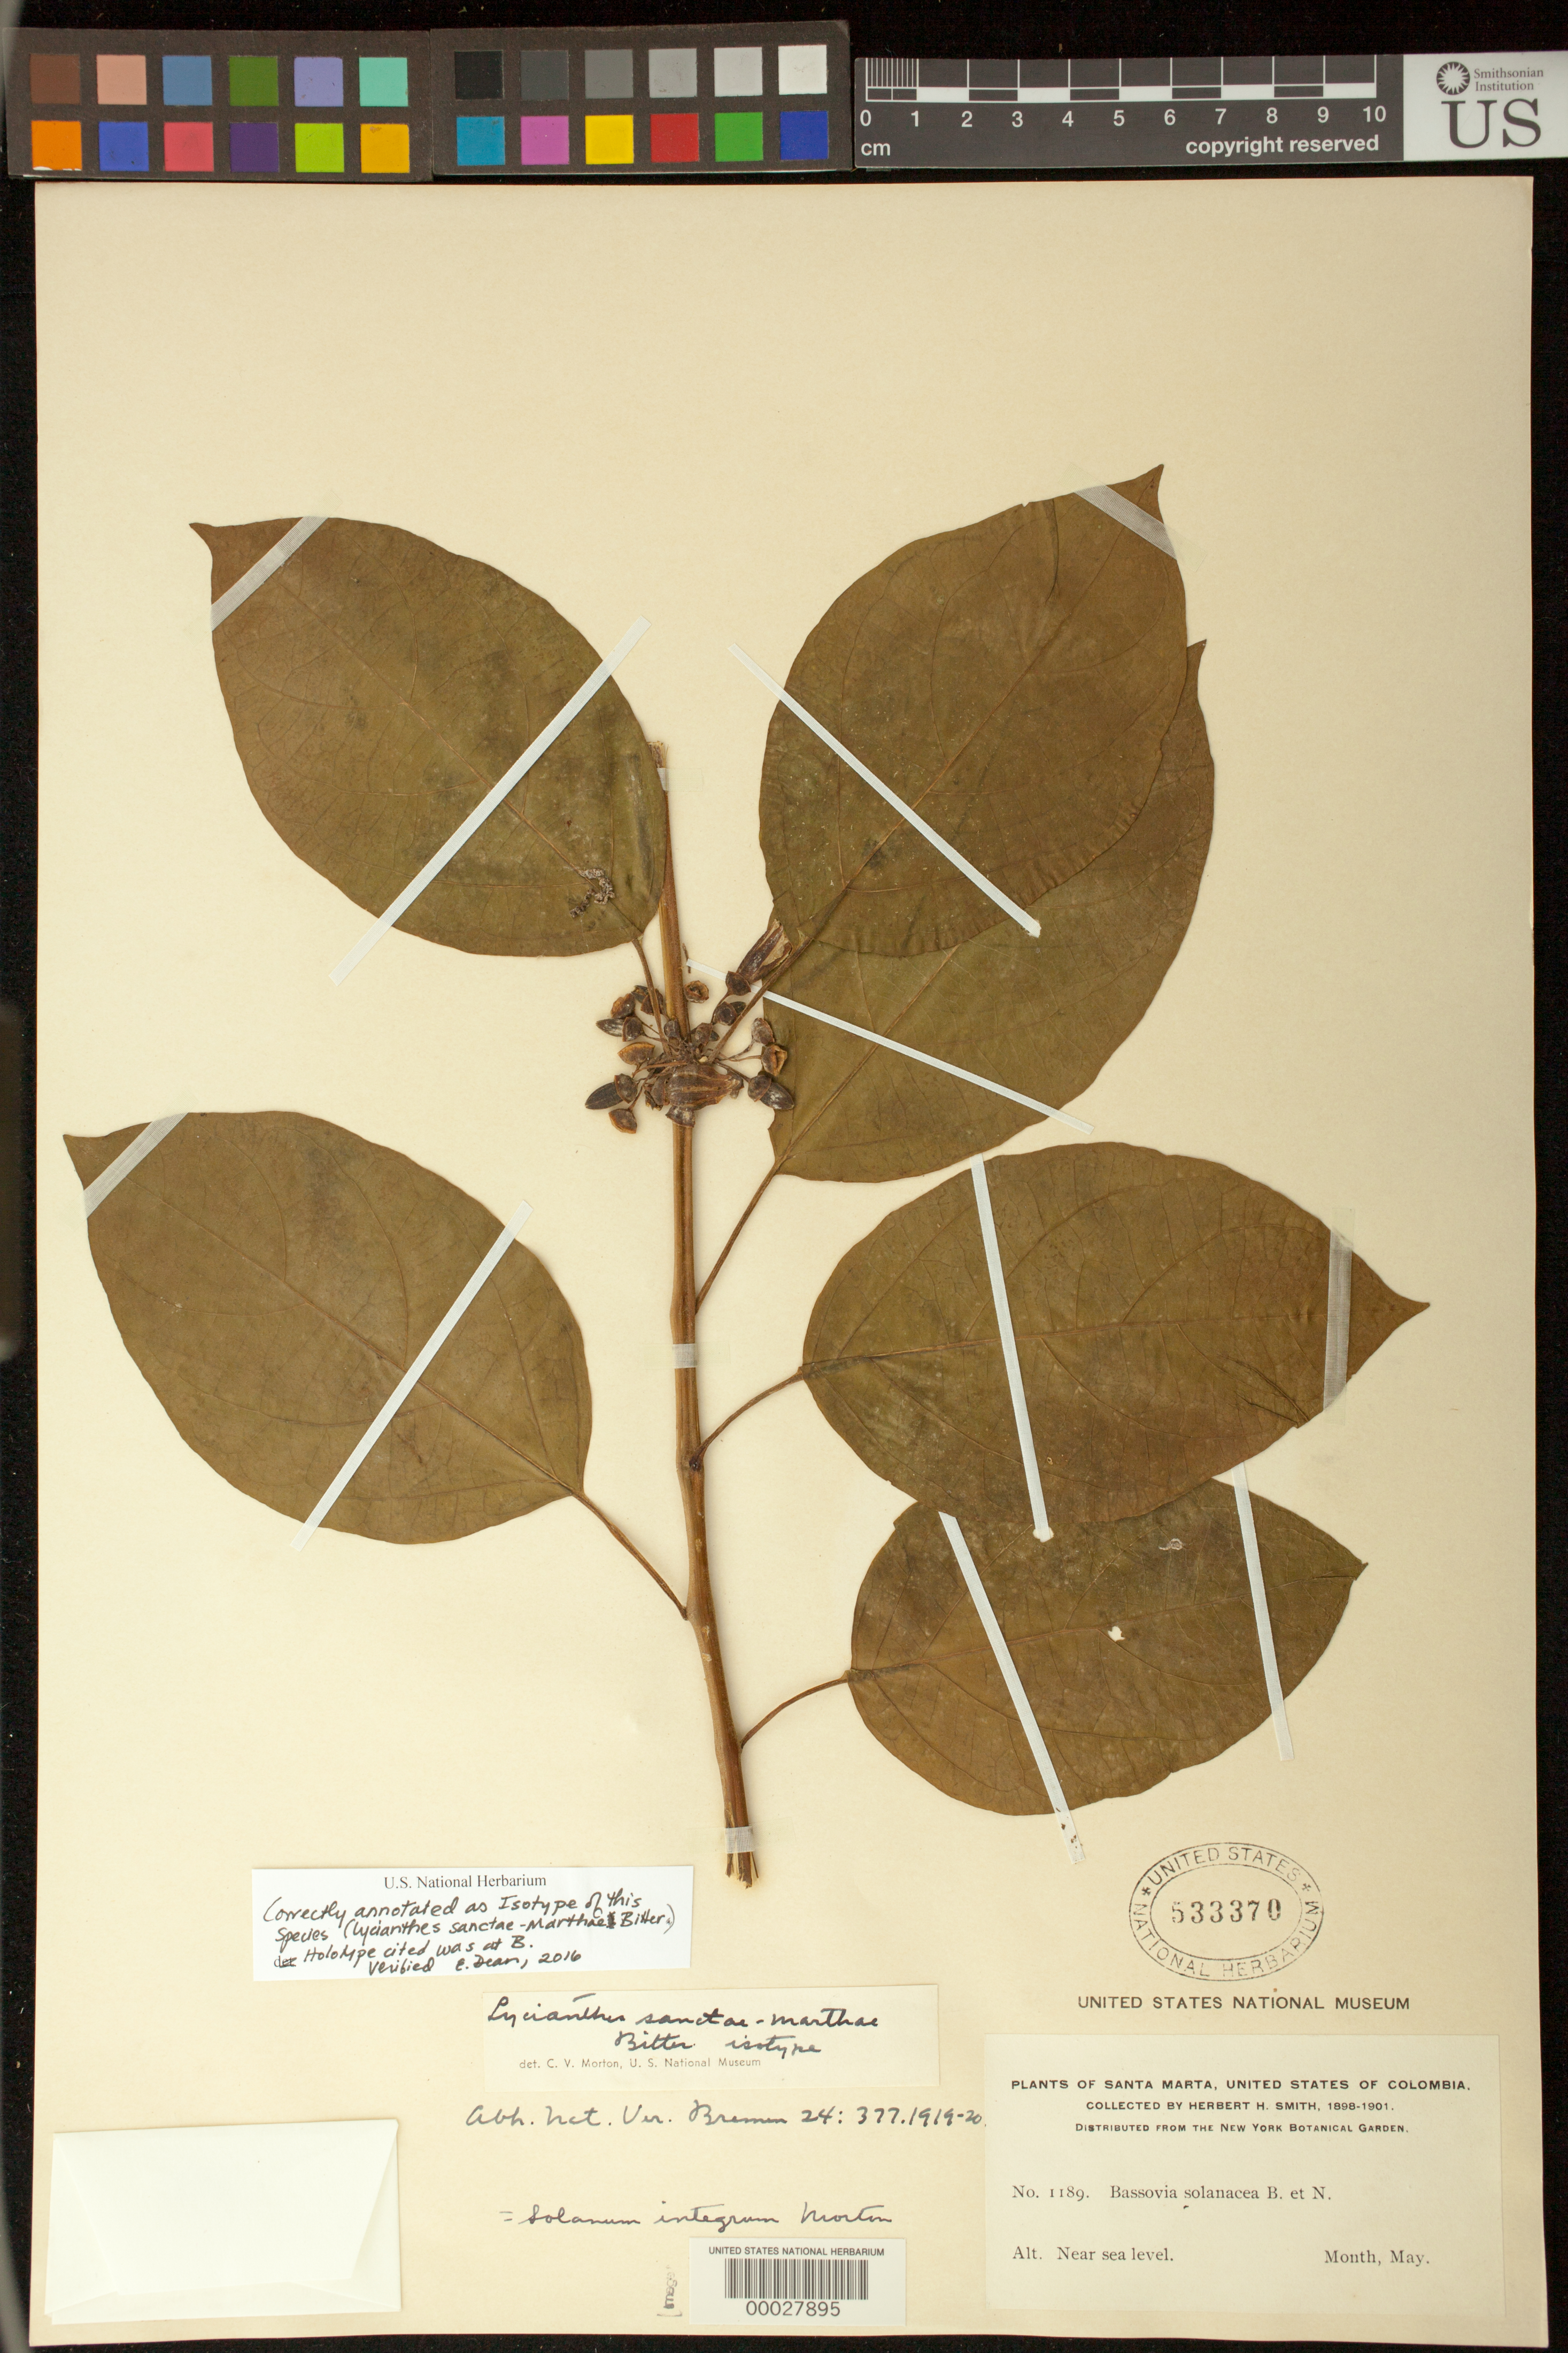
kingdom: Plantae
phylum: Tracheophyta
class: Magnoliopsida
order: Solanales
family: Solanaceae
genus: Lycianthes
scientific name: Lycianthes sanctae-marthae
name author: Bitter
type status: Isotype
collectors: Herbert H. Smith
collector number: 1189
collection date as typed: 1898-1901; month, May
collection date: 1898/1901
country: Colombia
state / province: Magdalena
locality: Santa Marta.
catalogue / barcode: US 533370